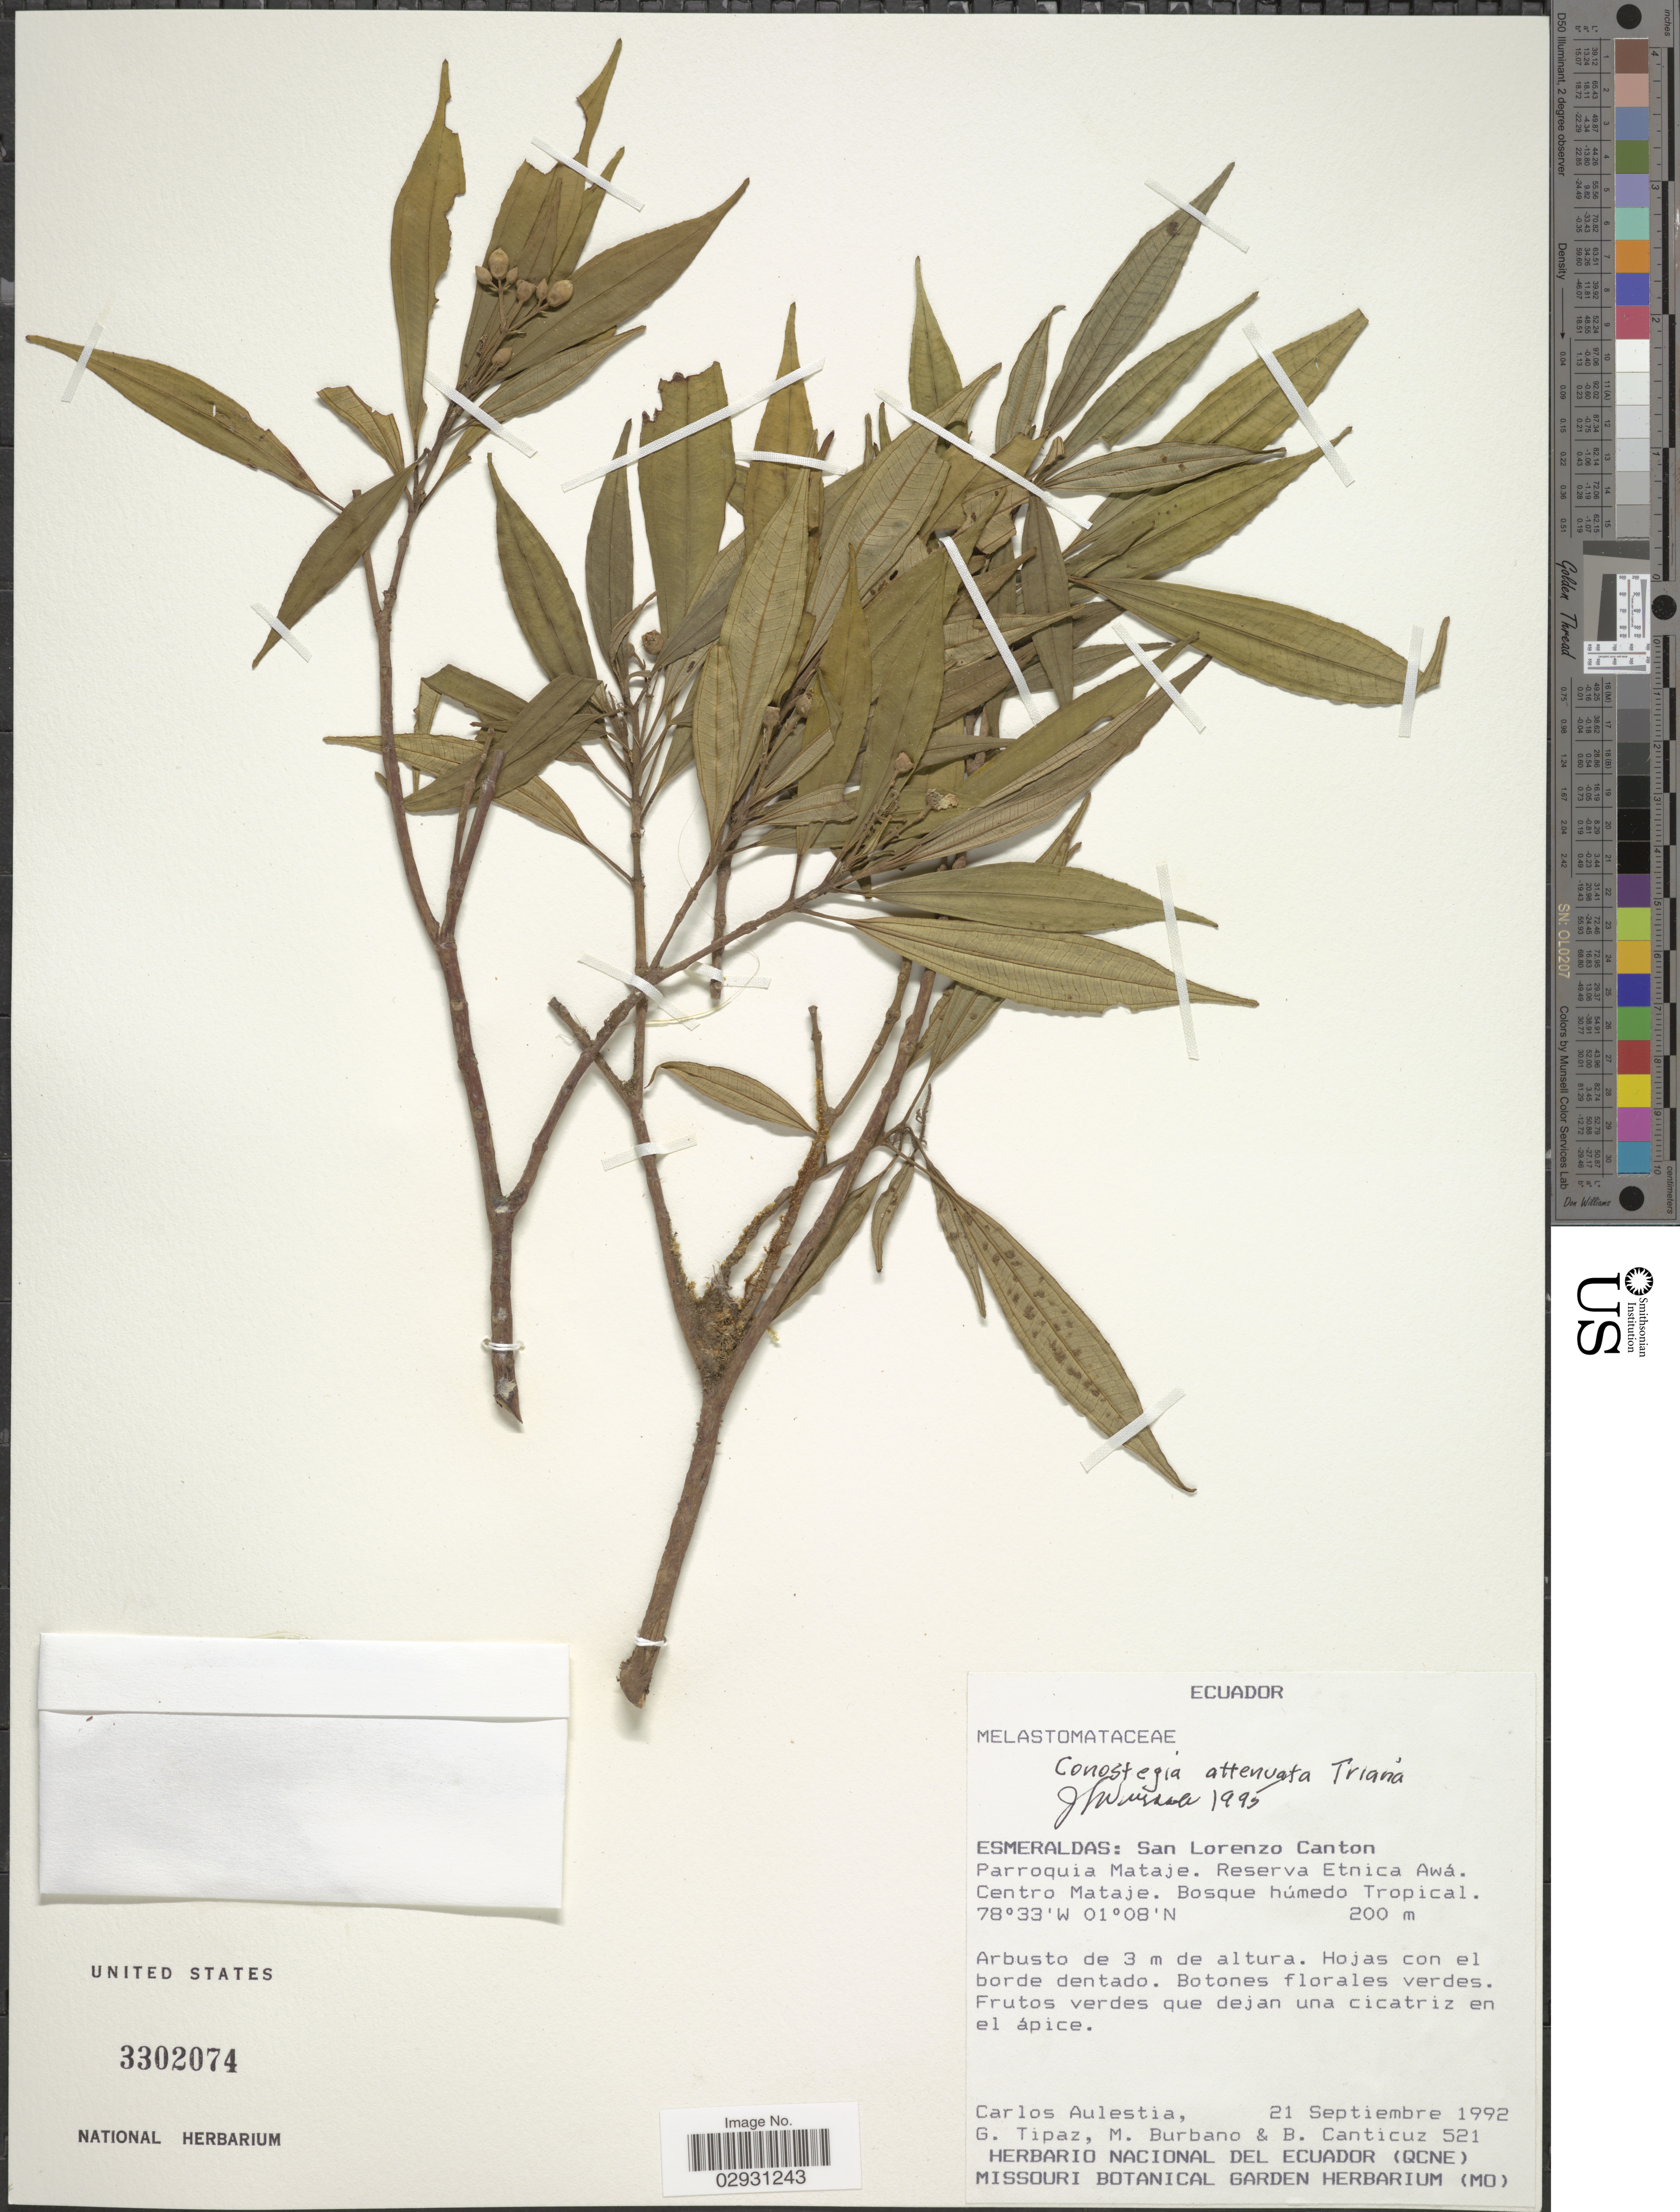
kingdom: Plantae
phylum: Tracheophyta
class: Magnoliopsida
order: Myrtales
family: Melastomataceae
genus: Conostegia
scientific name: Conostegia attenuata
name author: Triana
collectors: C. Aulestia, G. Tipaz, M. Burbano & B. Canticuz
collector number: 521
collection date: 1992-09-21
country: Ecuador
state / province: Esmeraldas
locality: San Lorenzo Canton. Parroquia Mataje. Reserva Etnica Awá. Centro Mataje.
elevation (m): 200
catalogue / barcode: US 3302074